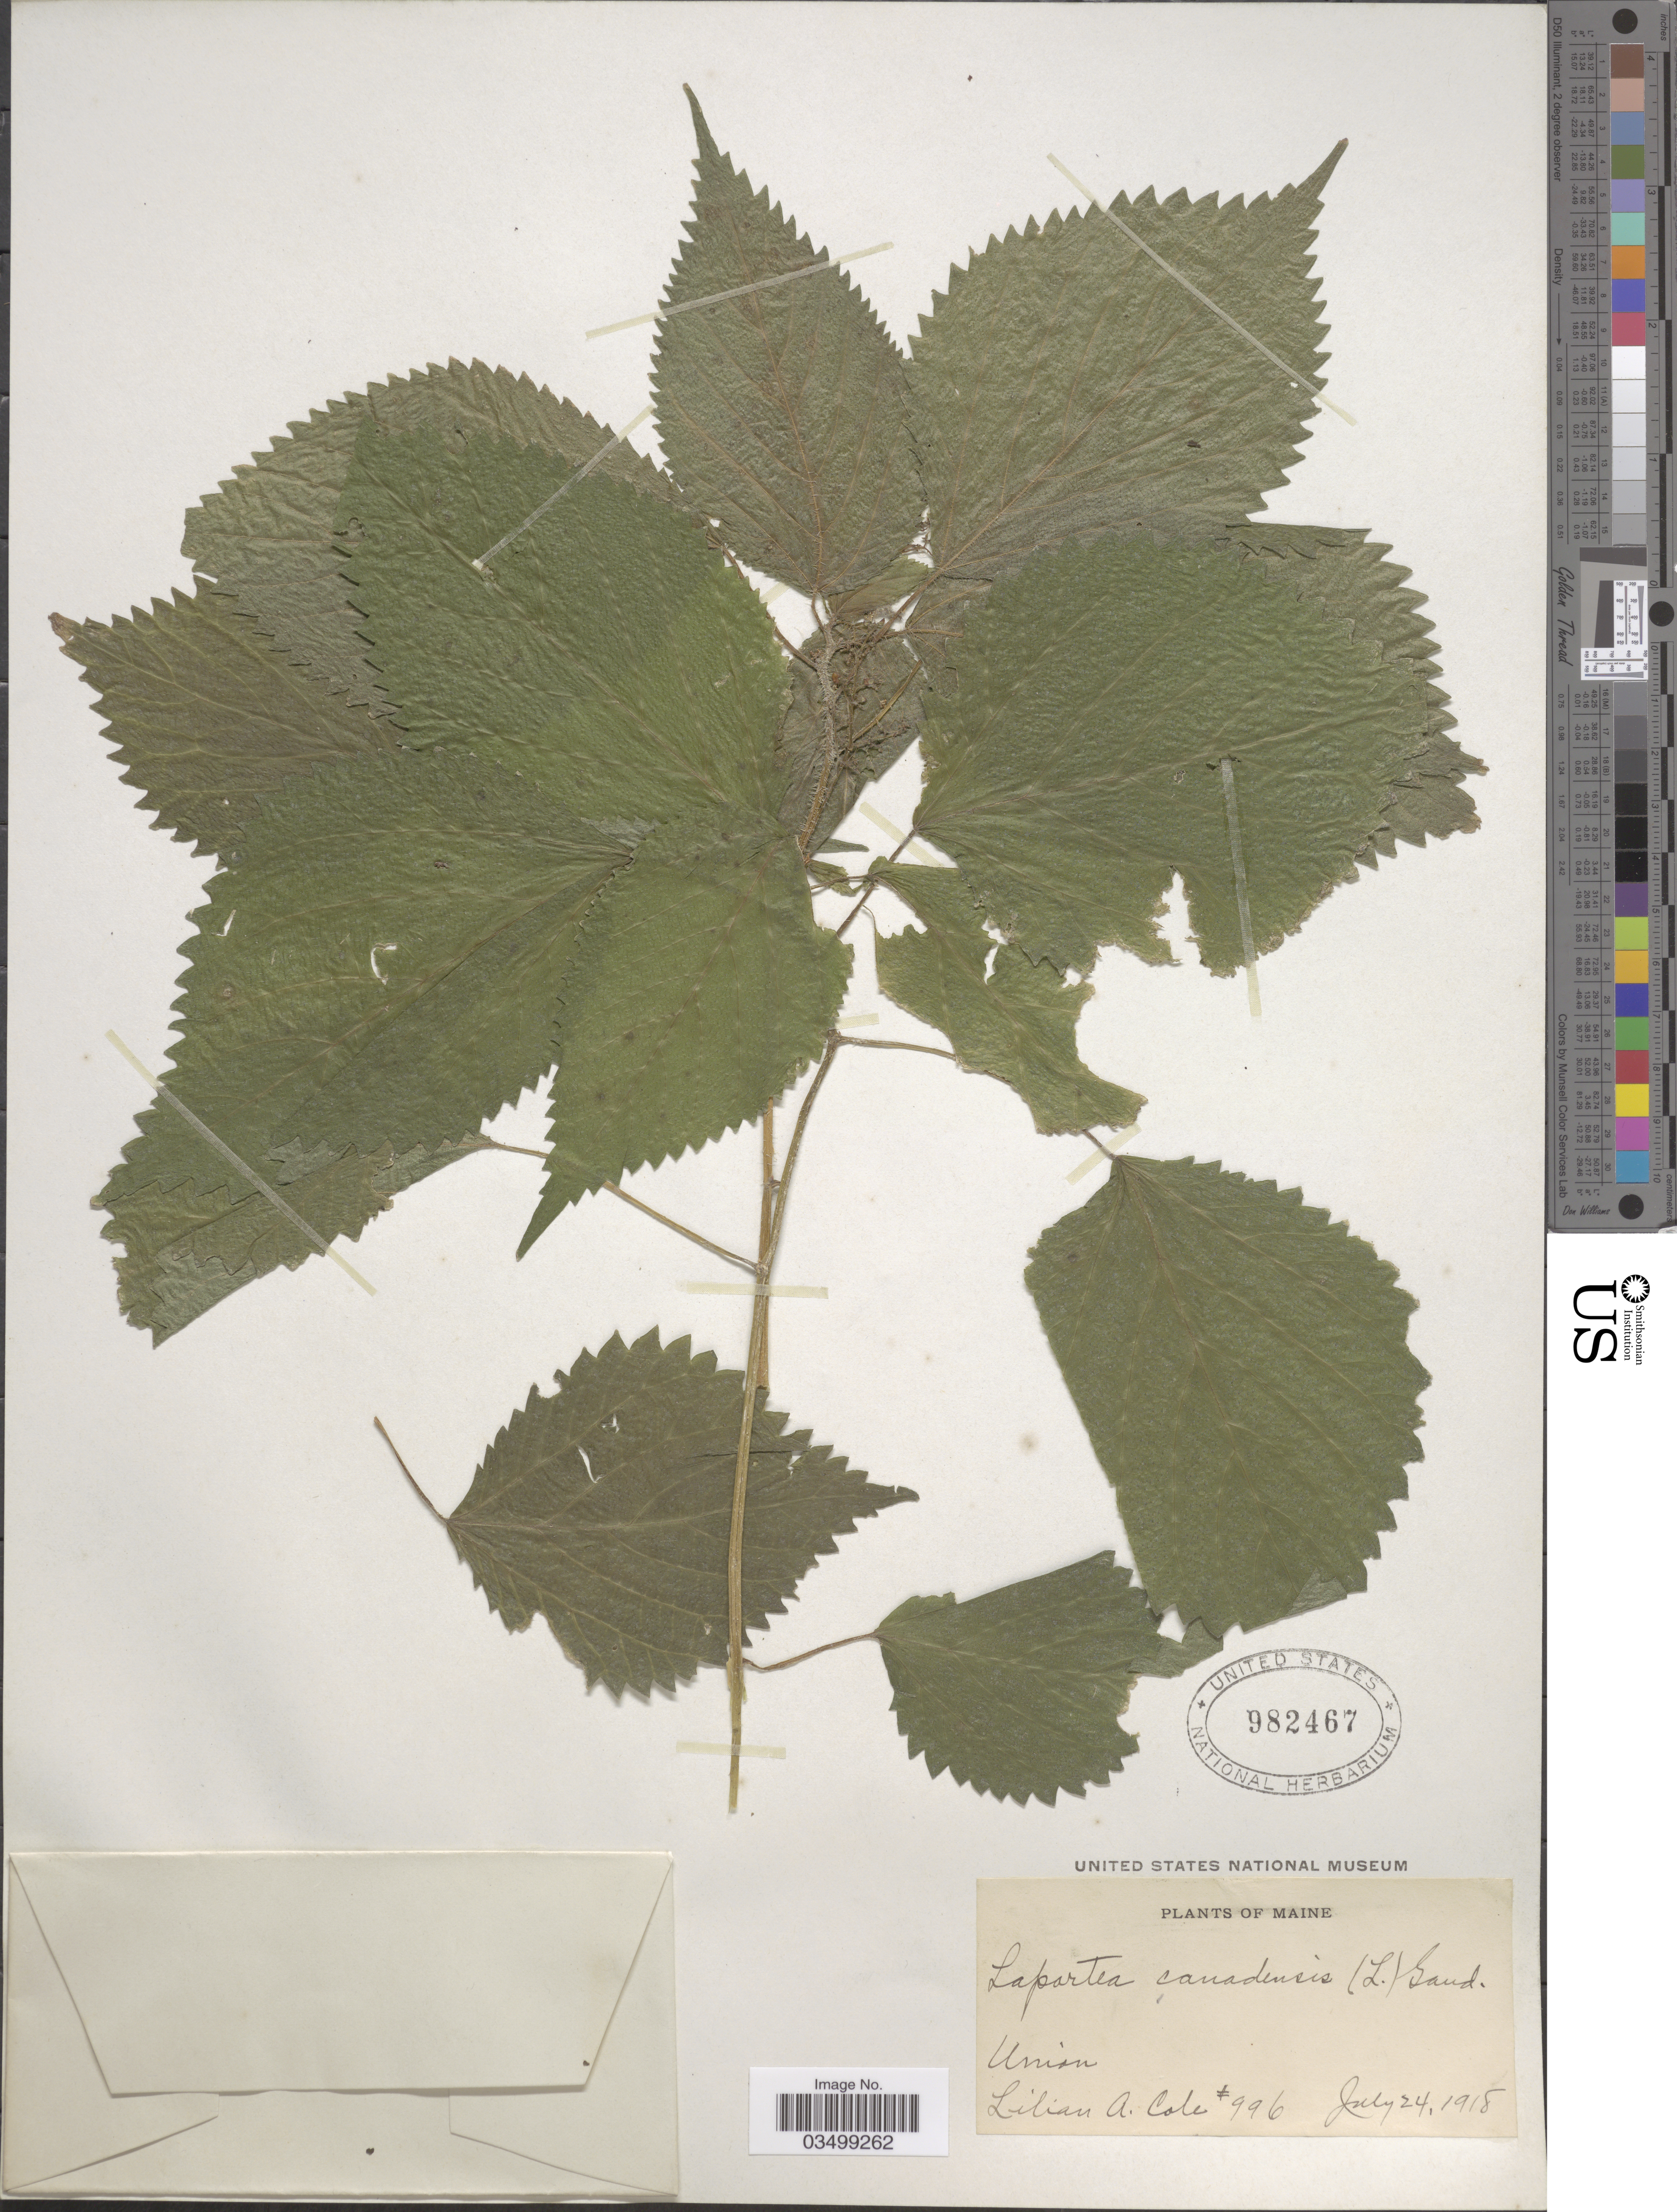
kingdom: Plantae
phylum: Tracheophyta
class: Magnoliopsida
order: Rosales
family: Urticaceae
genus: Laportea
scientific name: Laportea canadensis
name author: (L.) Wedd.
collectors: L. A. Cole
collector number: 996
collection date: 1918-07-24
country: United States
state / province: Maine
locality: Union.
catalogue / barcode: US 982467